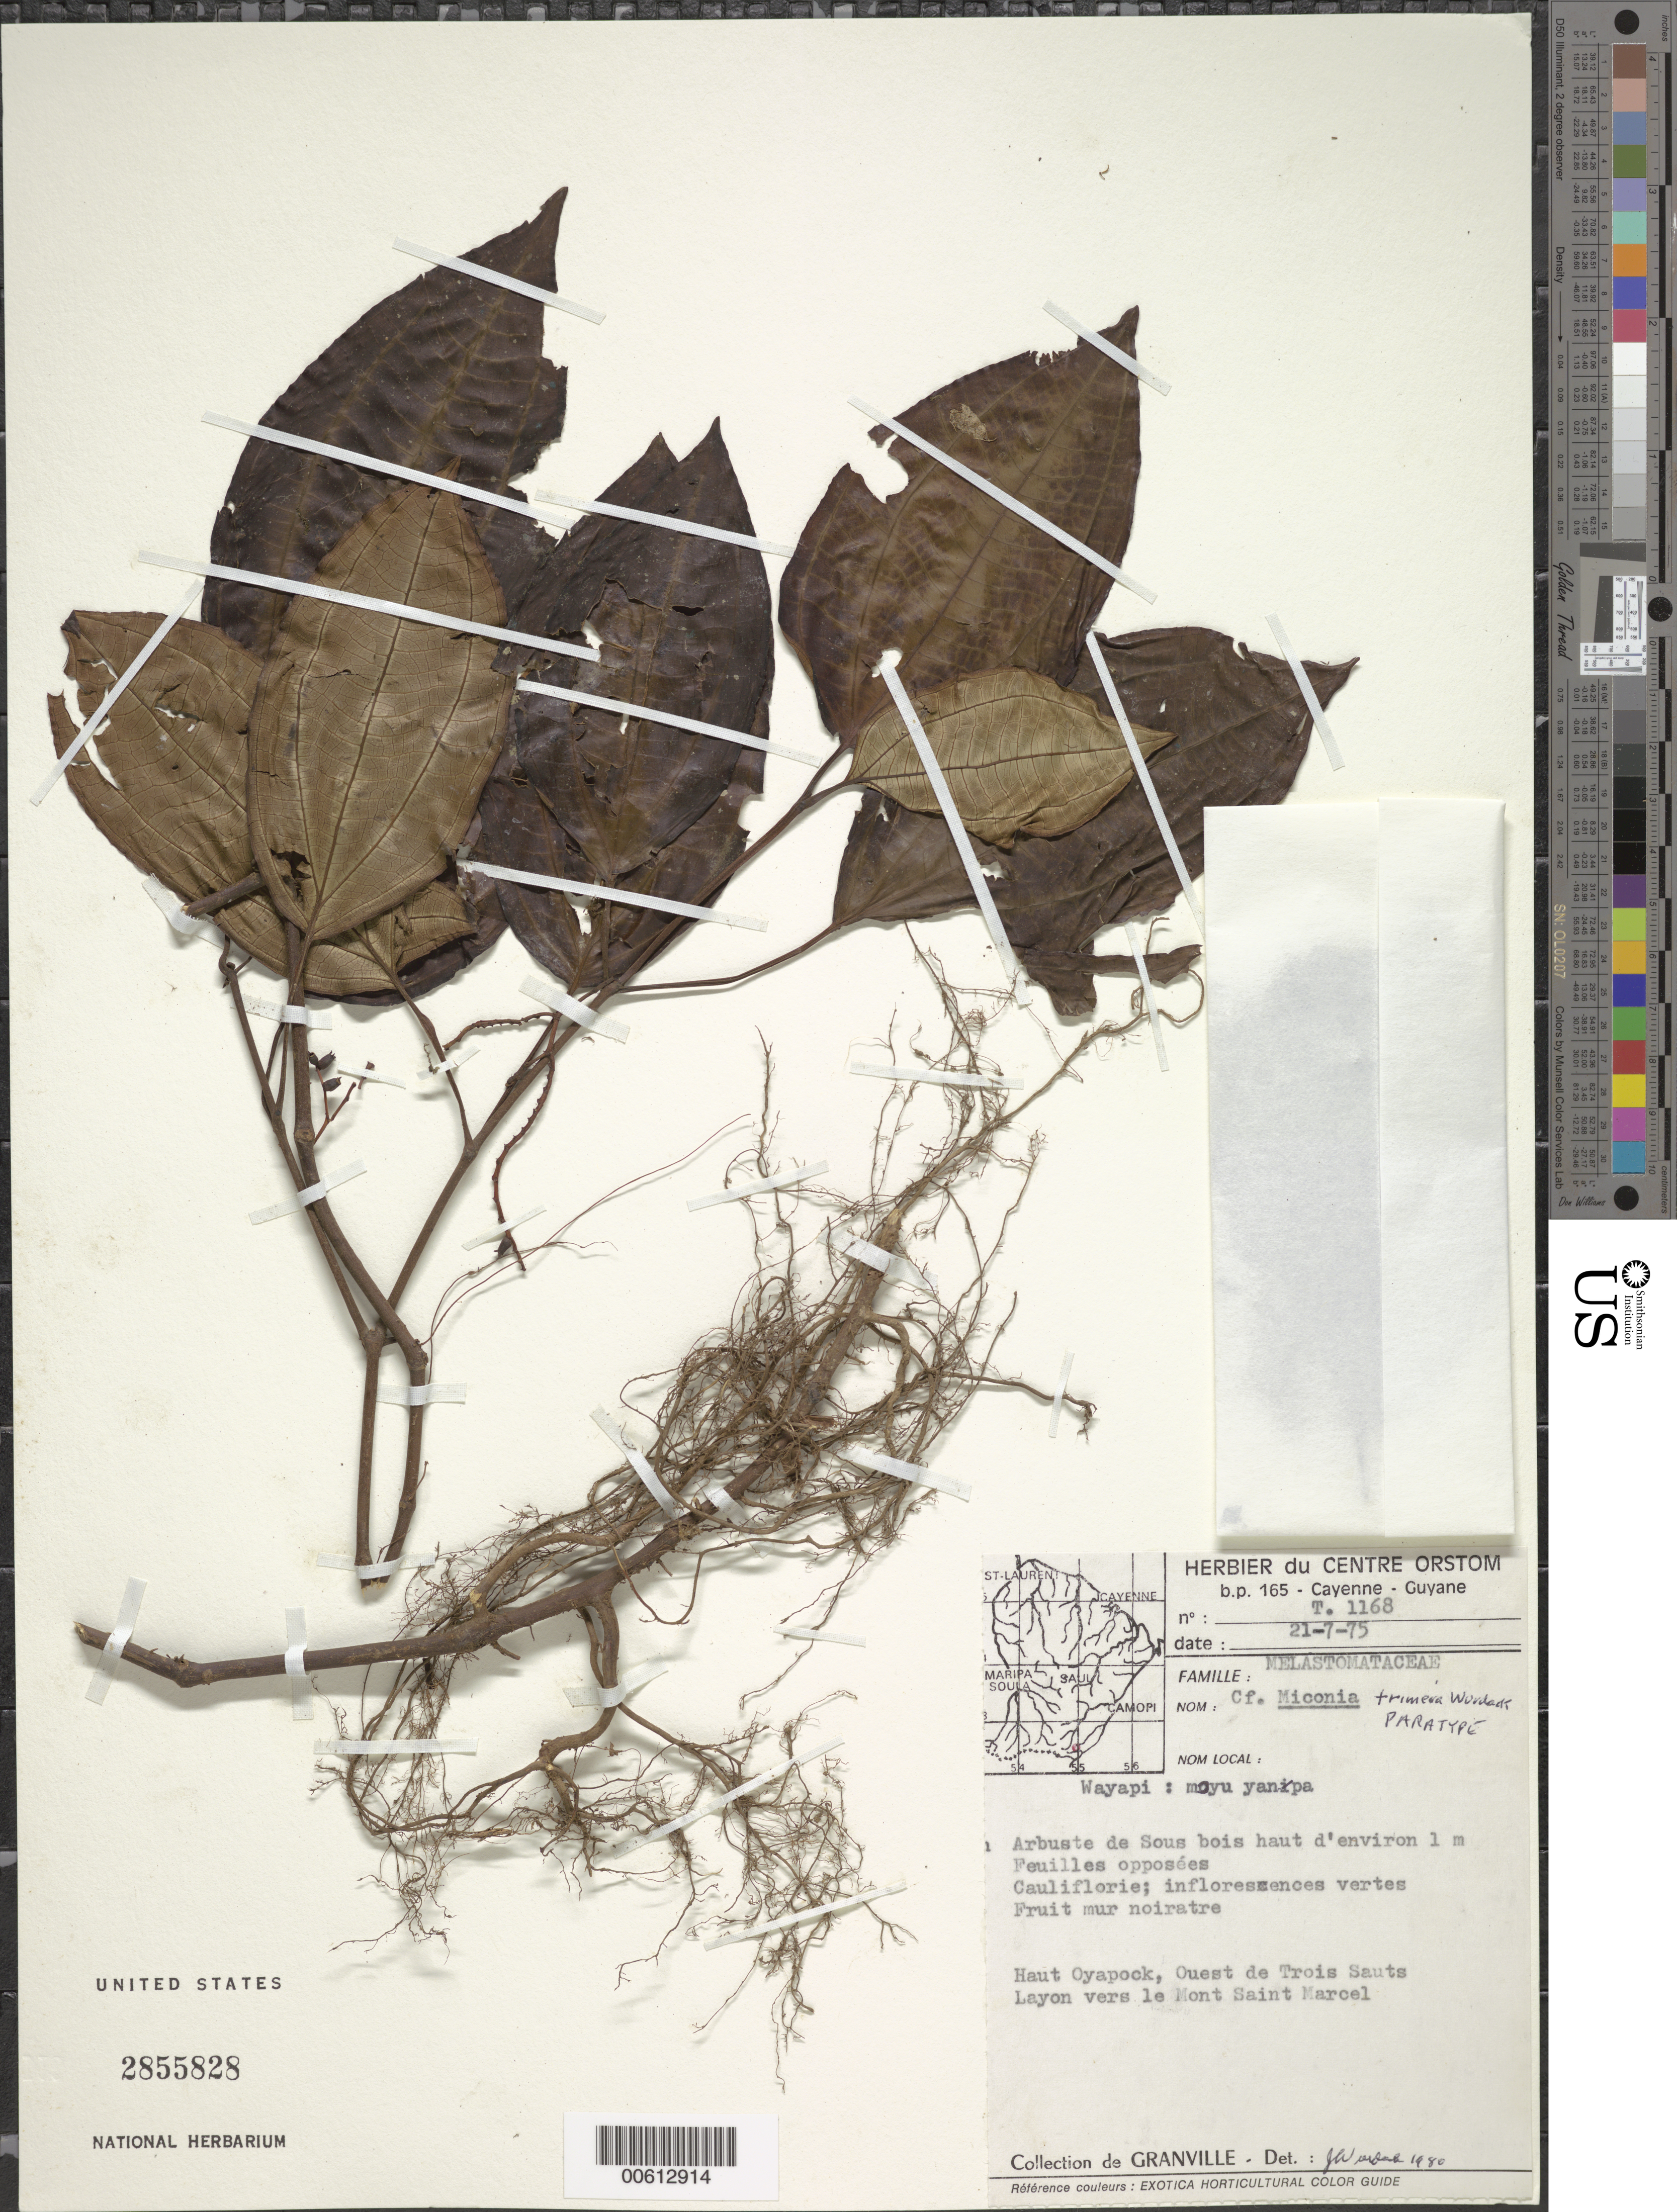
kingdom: Plantae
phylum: Tracheophyta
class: Magnoliopsida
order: Myrtales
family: Melastomataceae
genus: Miconia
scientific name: Miconia trimera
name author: Wurdack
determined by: Wurdack, John J., (US), US (UNITED STATES)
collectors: J.-J. de Granville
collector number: T 1168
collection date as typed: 21-Jul-75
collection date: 1975-07-21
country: French Guiana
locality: Haut Oyapock, W of Trois Sauts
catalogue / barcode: US 2855828